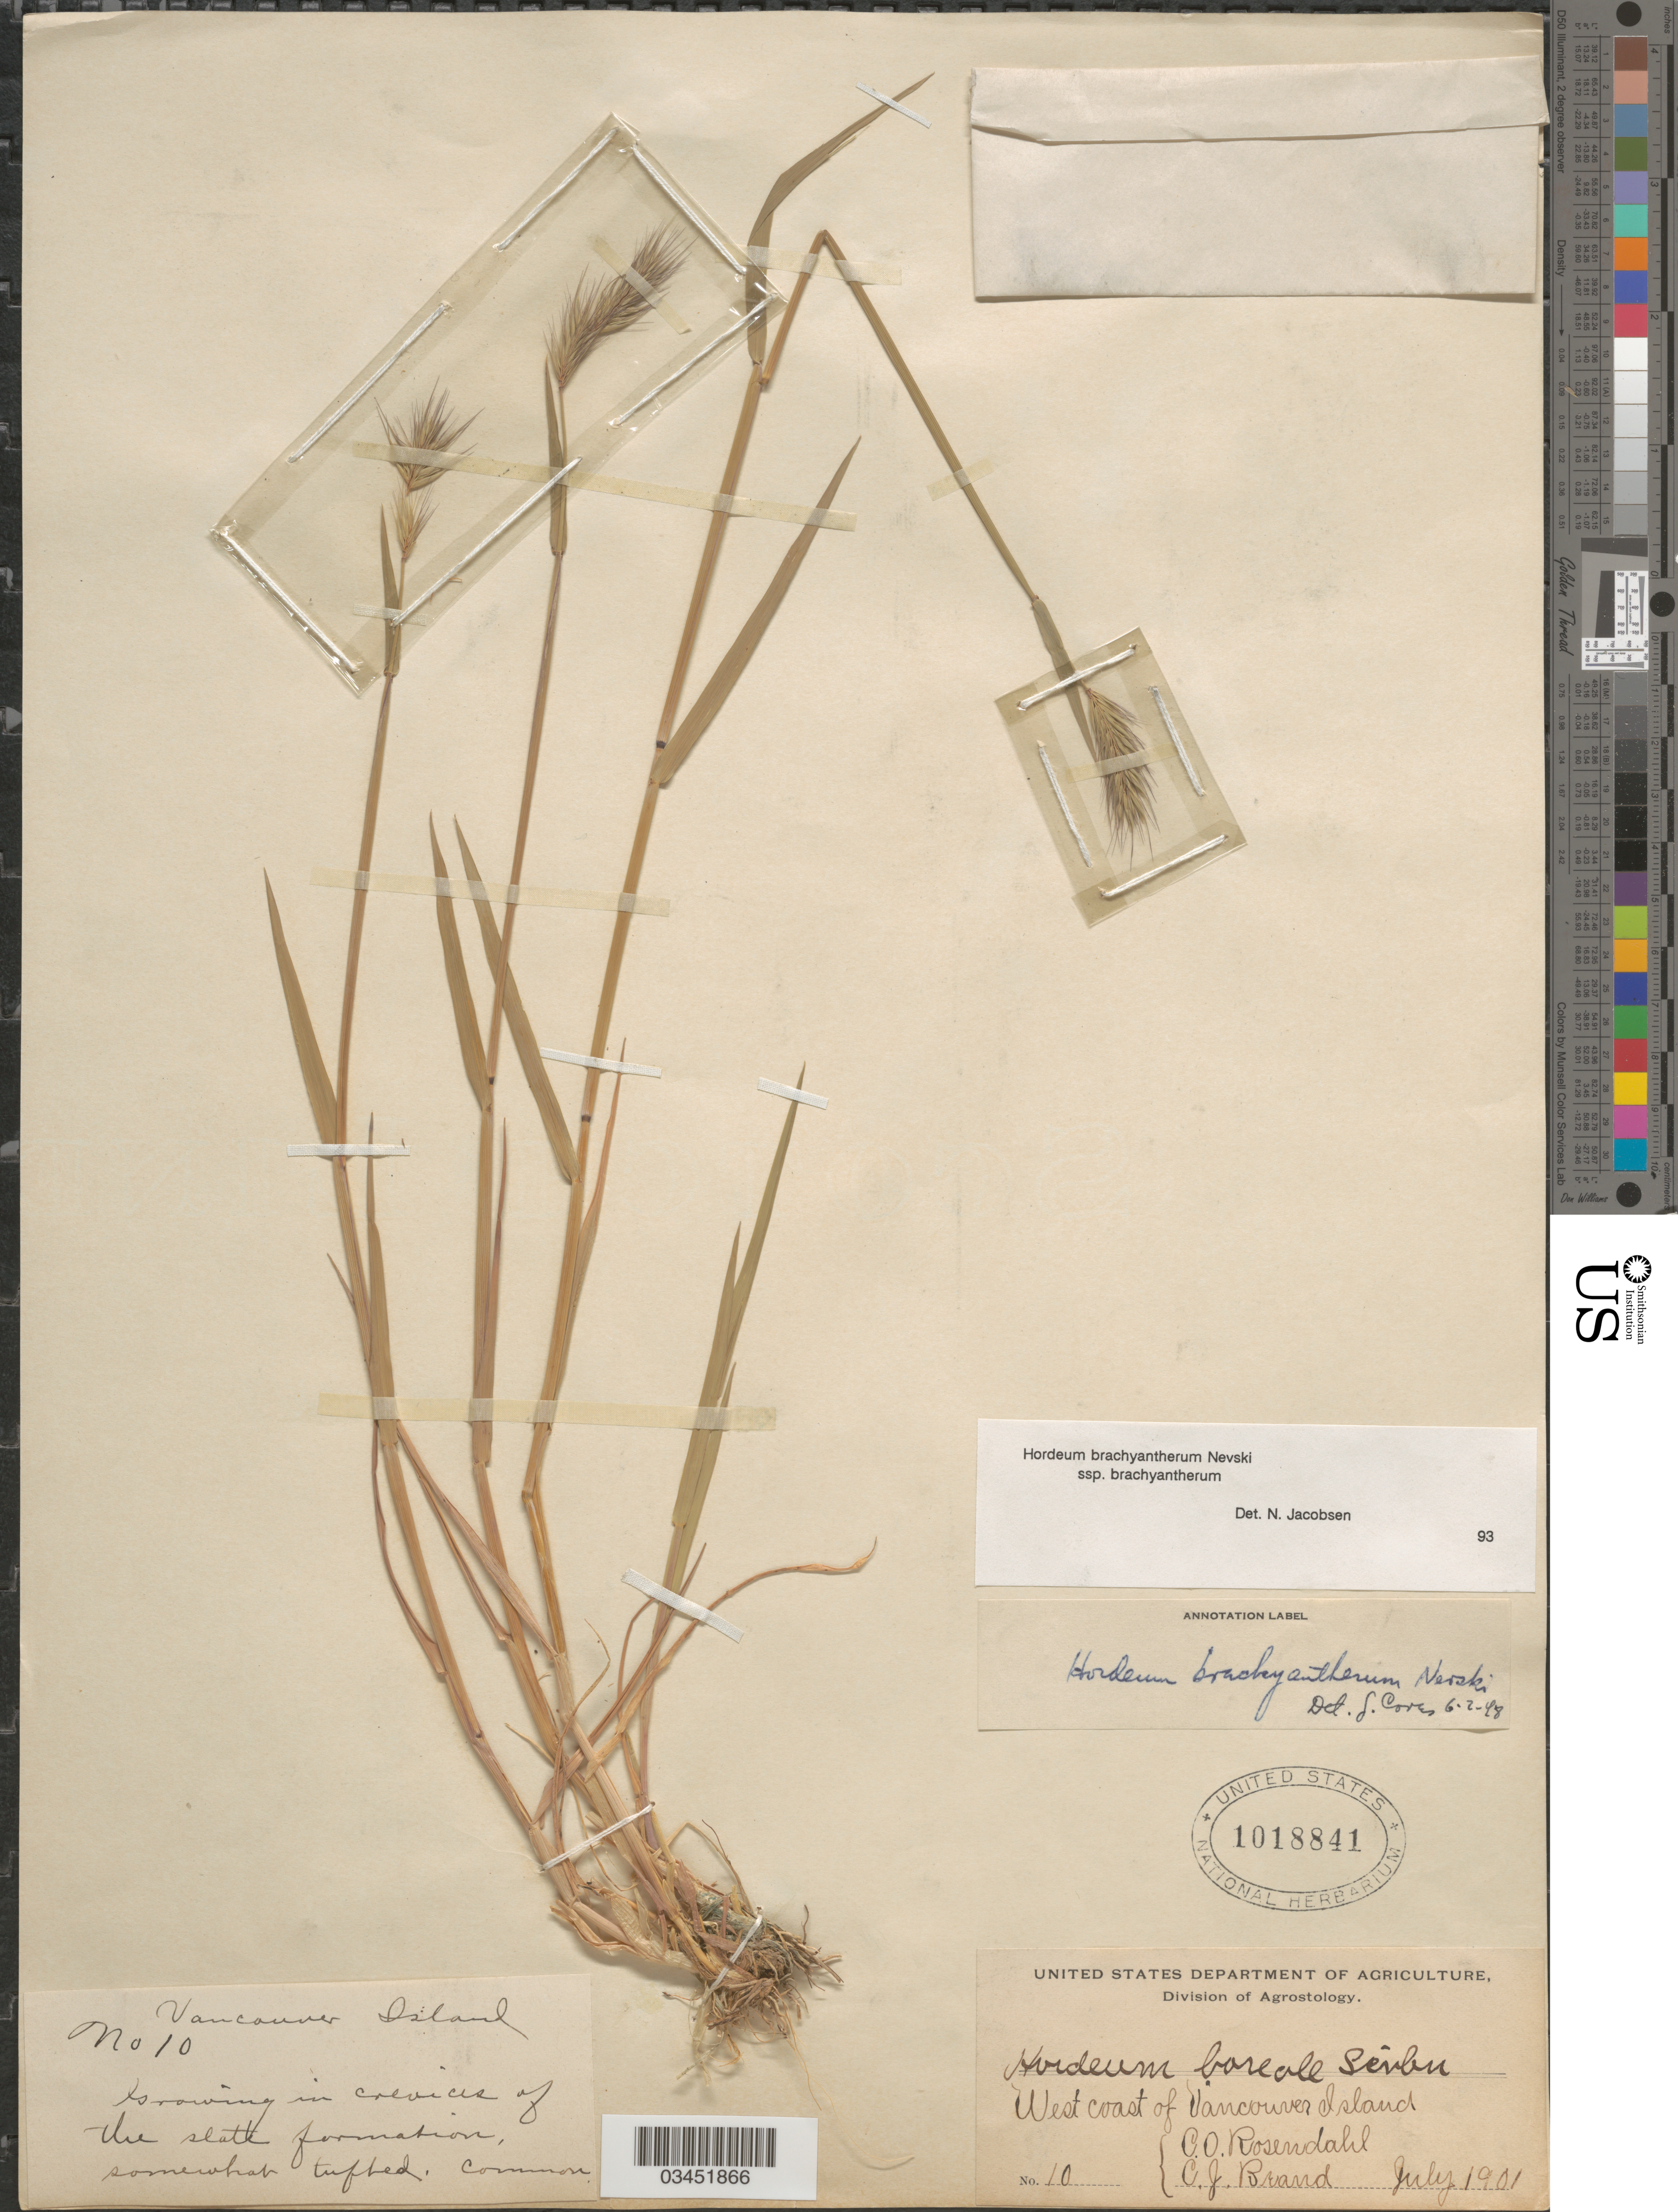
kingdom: Plantae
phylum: Tracheophyta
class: Liliopsida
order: Poales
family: Poaceae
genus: Hordeum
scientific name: Hordeum brachyantherum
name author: Nevski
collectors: C. O. Rosendahl & C. J. Brand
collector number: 10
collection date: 1901-07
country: Canada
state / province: British Columbia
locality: West coast of Vancouver Island.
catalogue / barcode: US 1018841